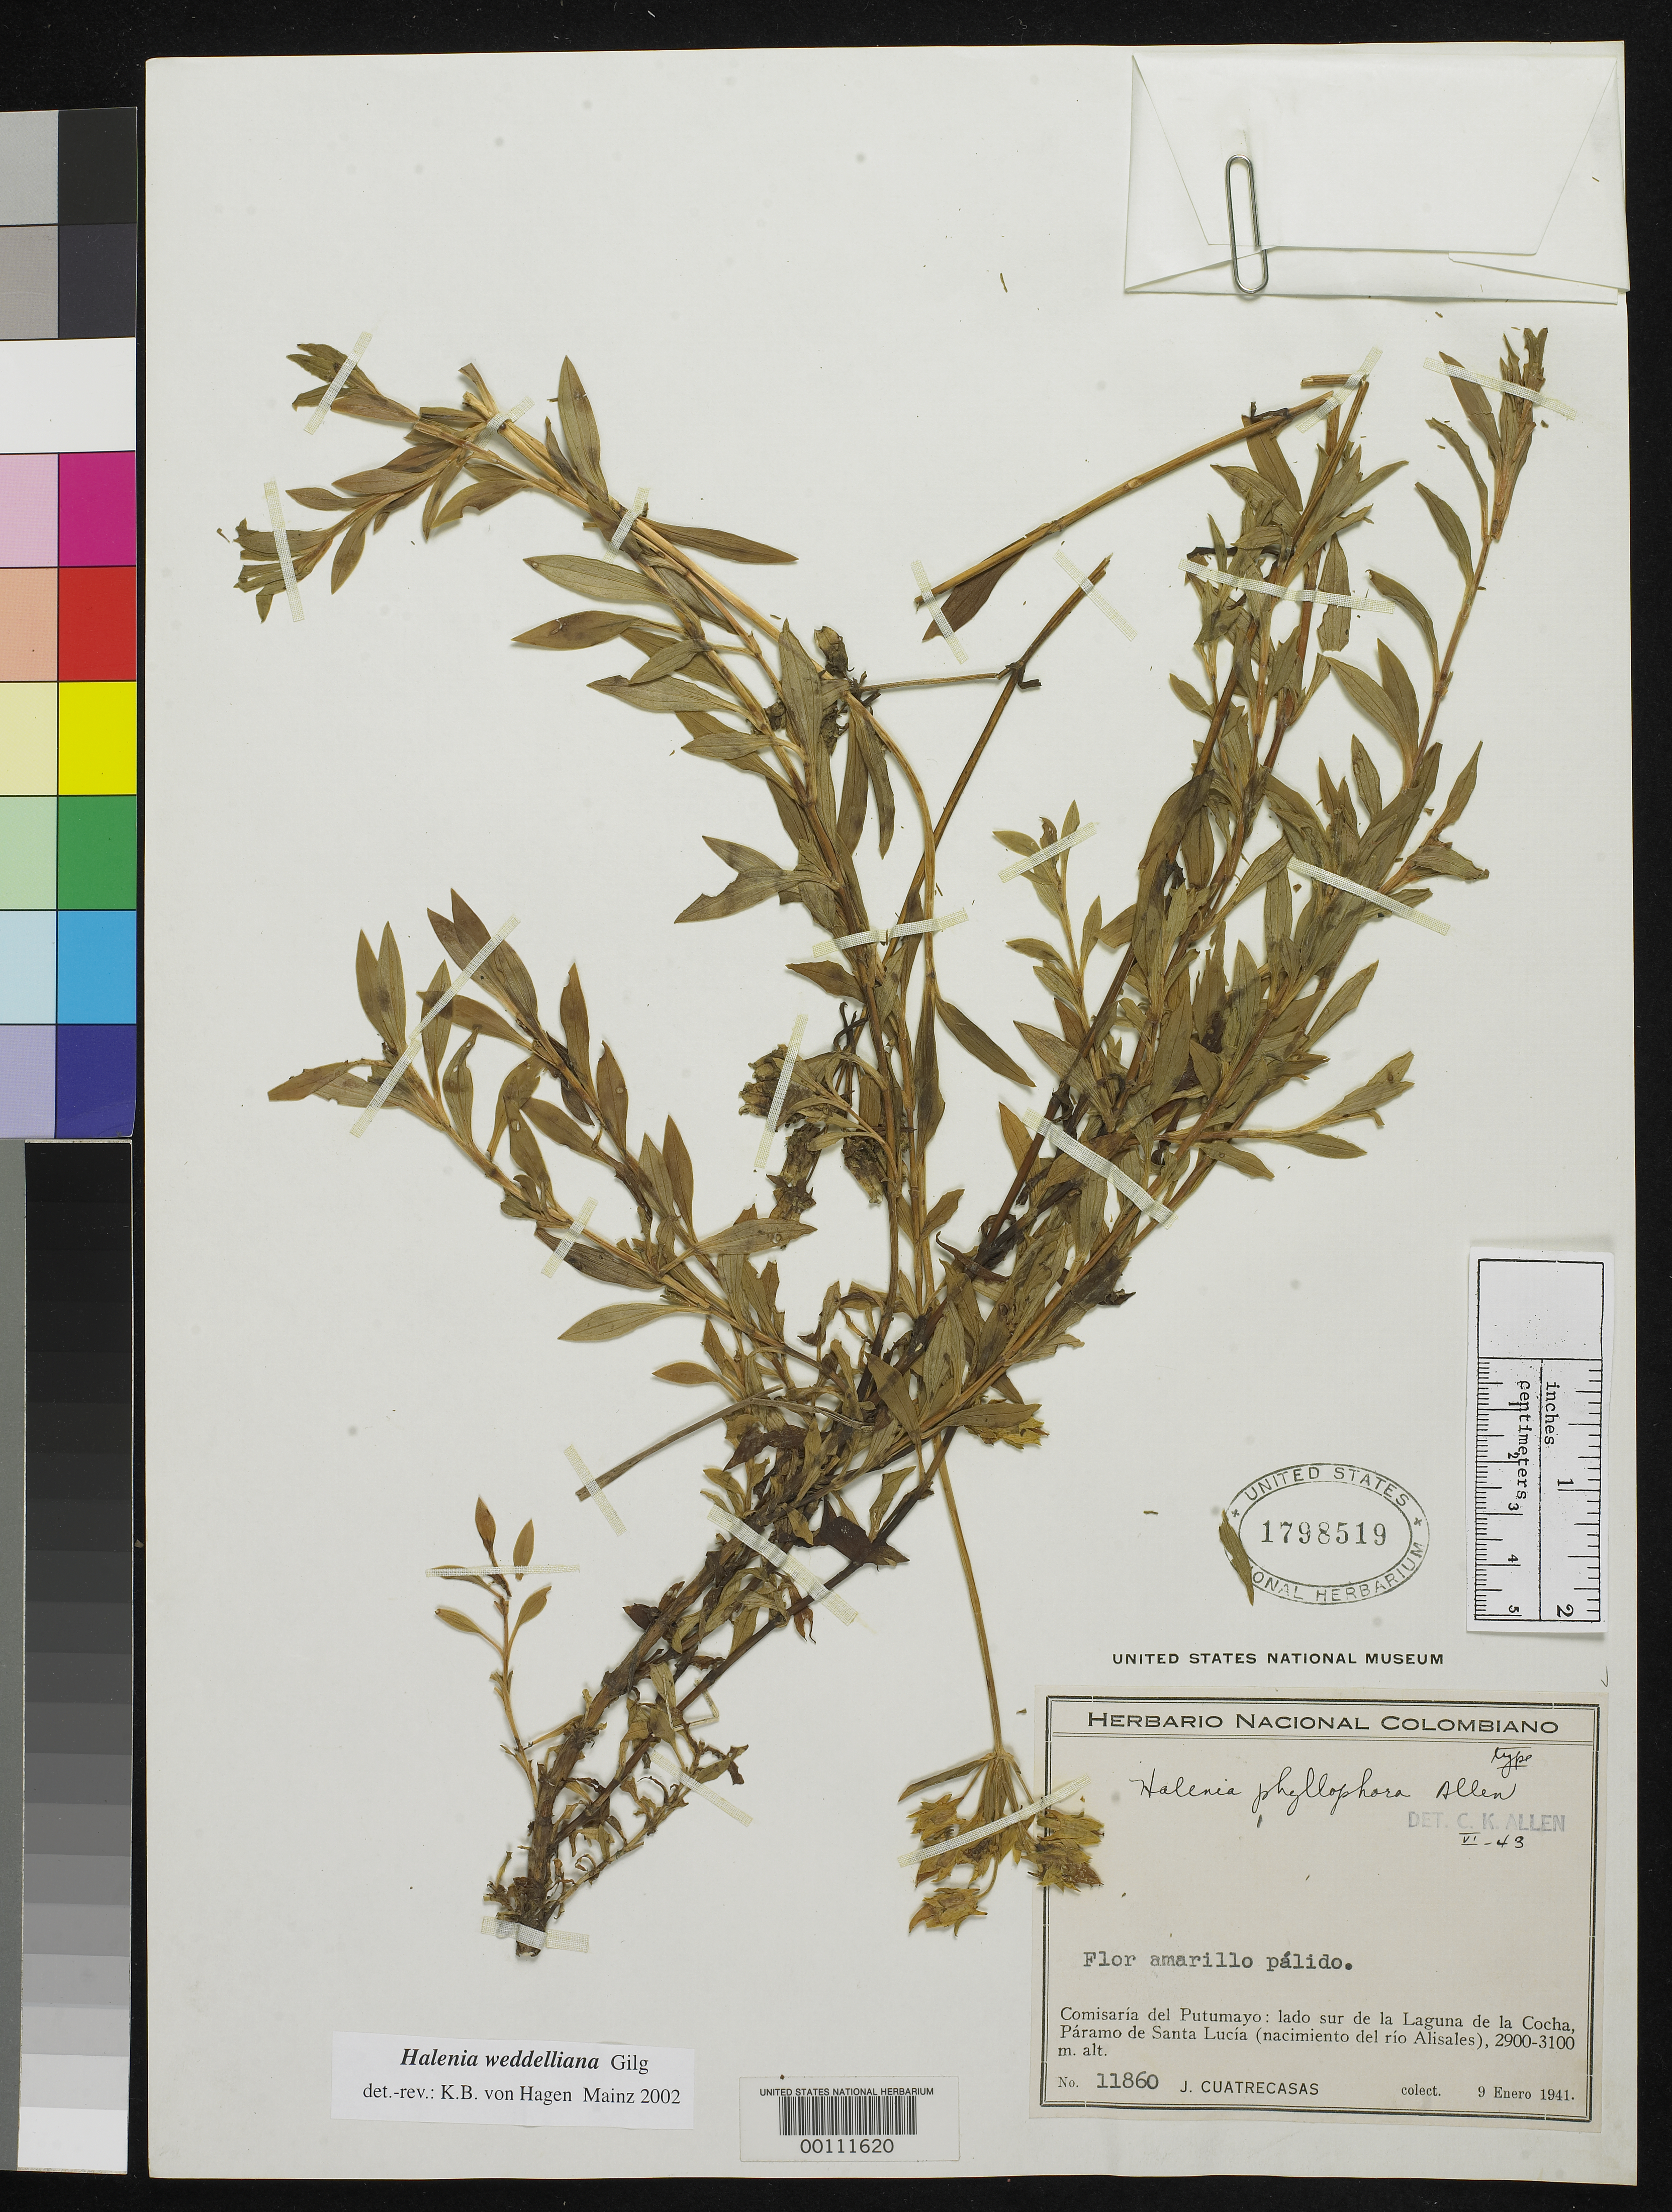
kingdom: Plantae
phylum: Tracheophyta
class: Magnoliopsida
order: Gentianales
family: Gentianaceae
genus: Halenia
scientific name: Halenia phyllophora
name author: C.K. Allen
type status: Holotype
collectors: J. Cuatrecasas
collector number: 11860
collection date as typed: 09 Jan 1941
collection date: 1941-01-09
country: Colombia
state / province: Putumayo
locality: Paramo de Santa Lucia, S of Laguna de Lacocha.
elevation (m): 2900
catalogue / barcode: US 1798519